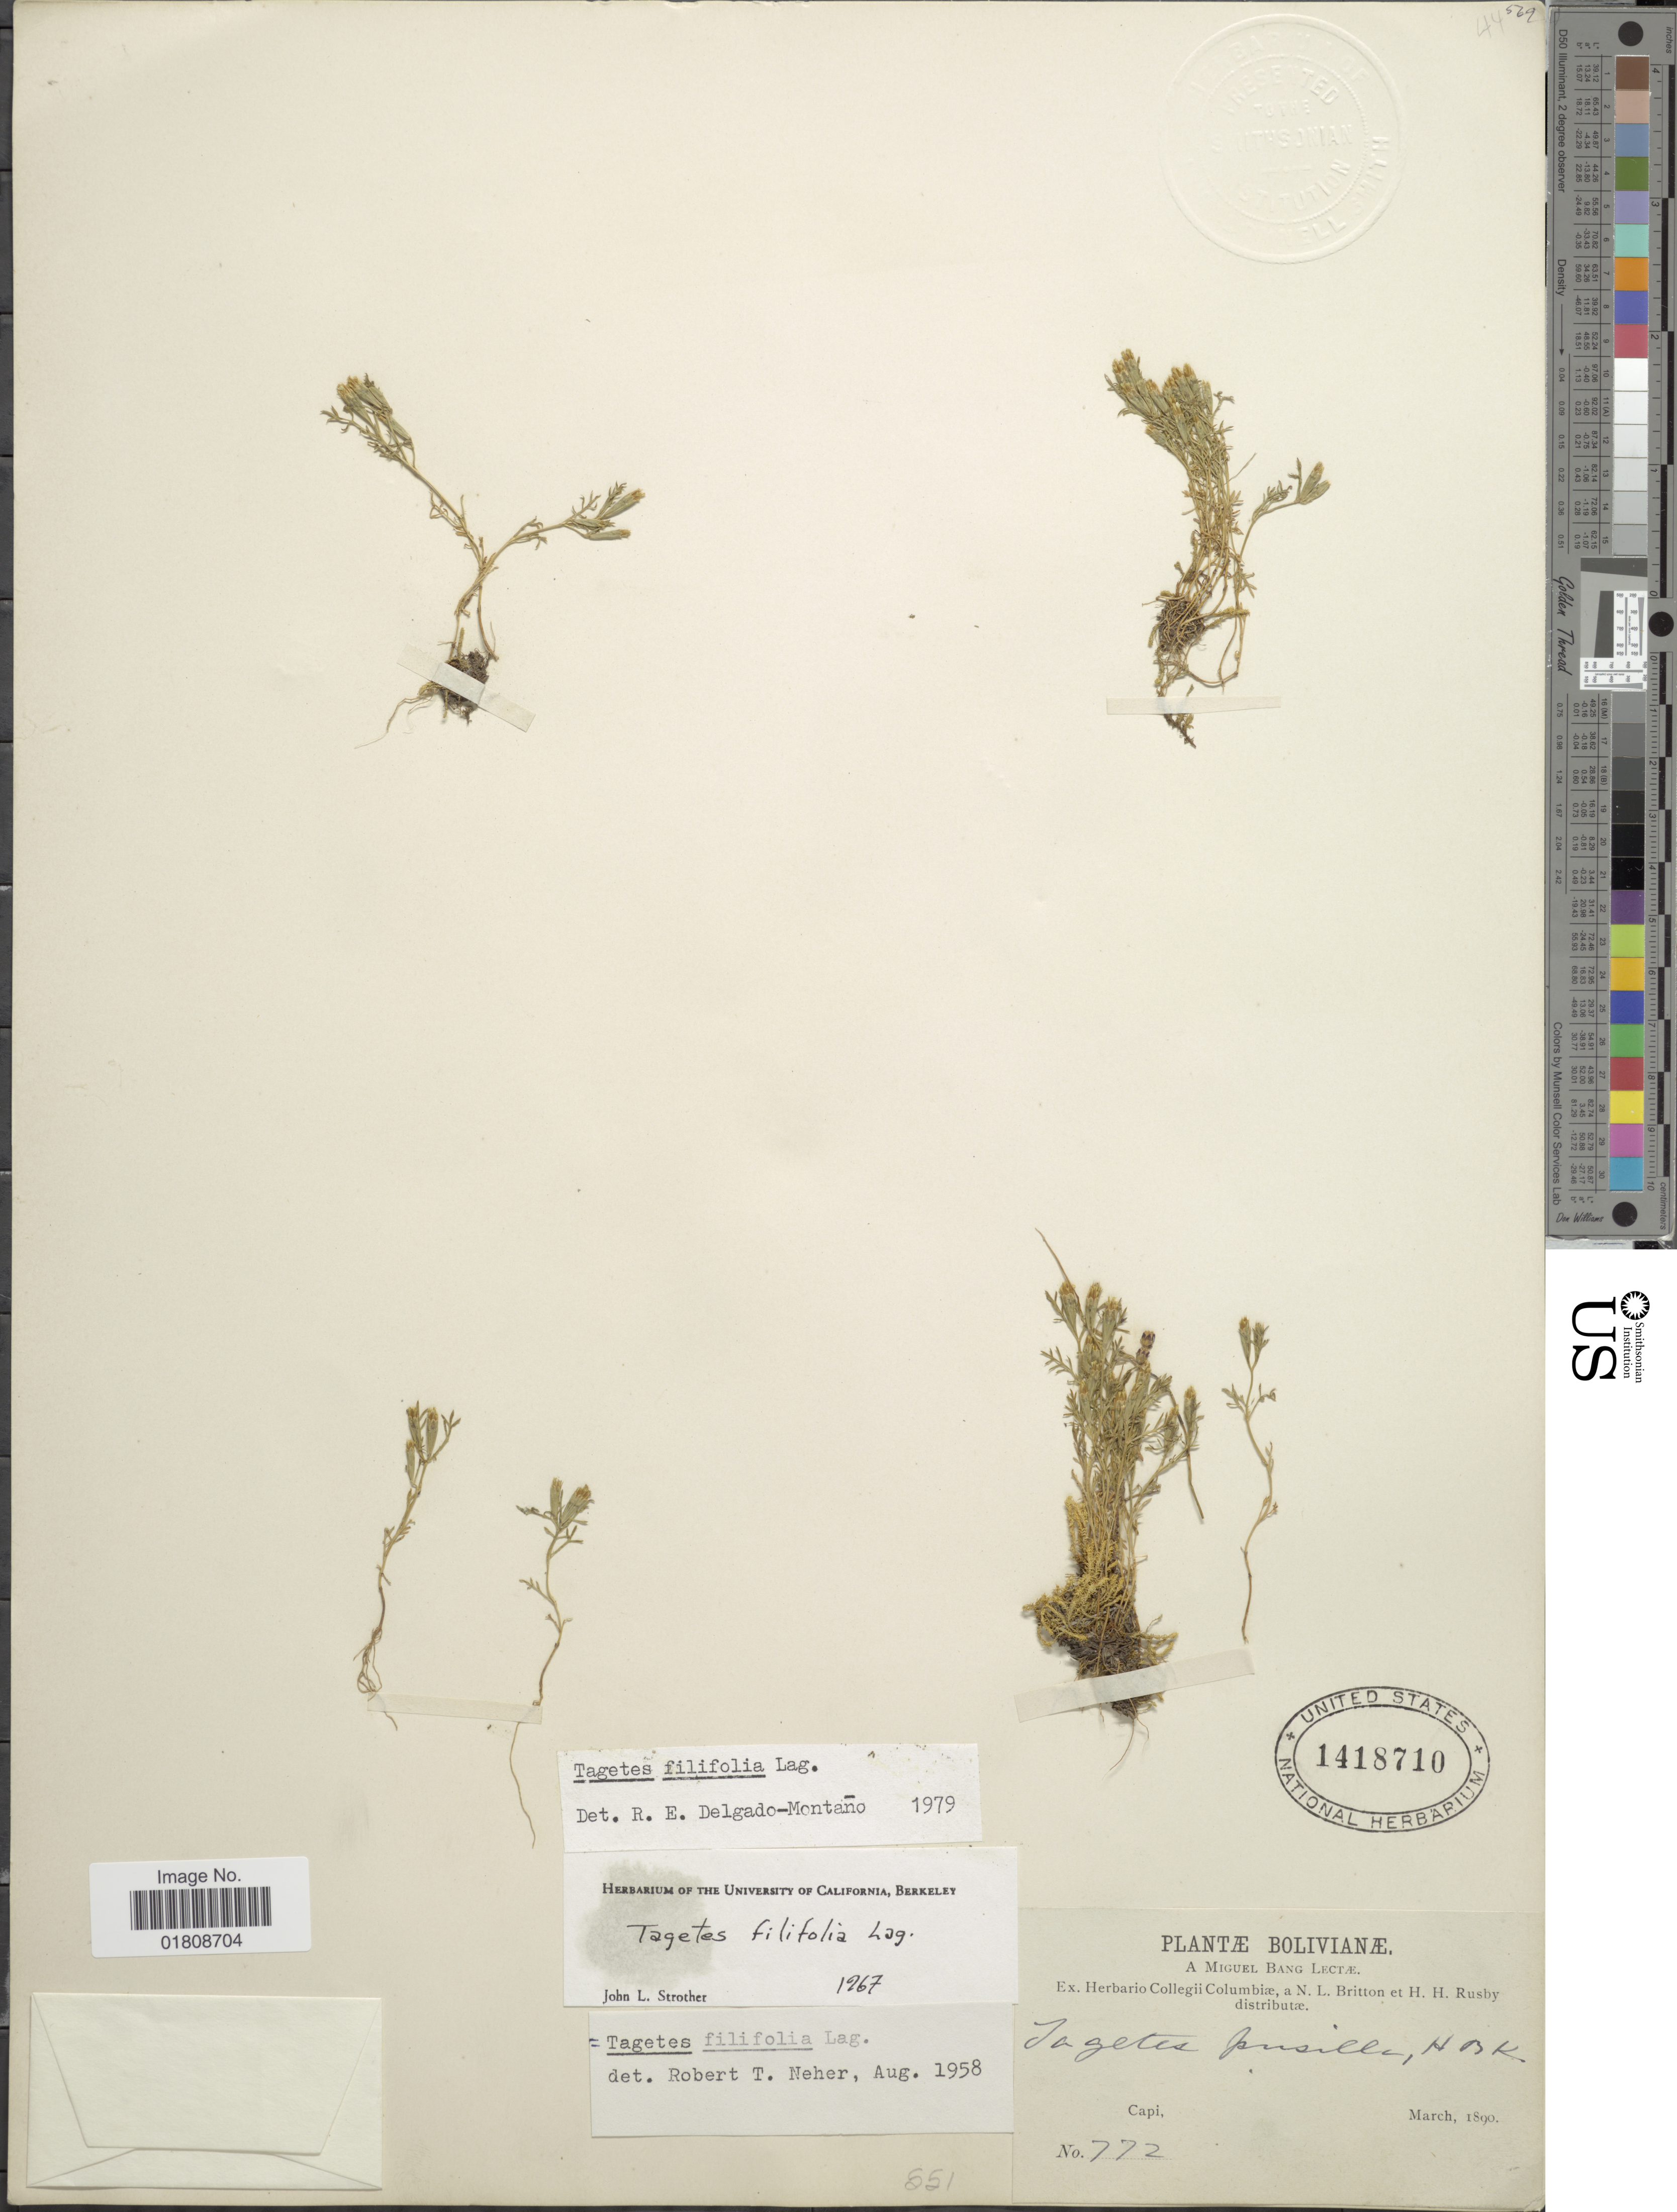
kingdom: Plantae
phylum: Tracheophyta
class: Magnoliopsida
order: Asterales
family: Asteraceae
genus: Tagetes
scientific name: Tagetes filifolia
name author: Lag.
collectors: M. Bang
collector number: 772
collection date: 1890-03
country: Bolivia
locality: Capi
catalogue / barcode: US 1418710